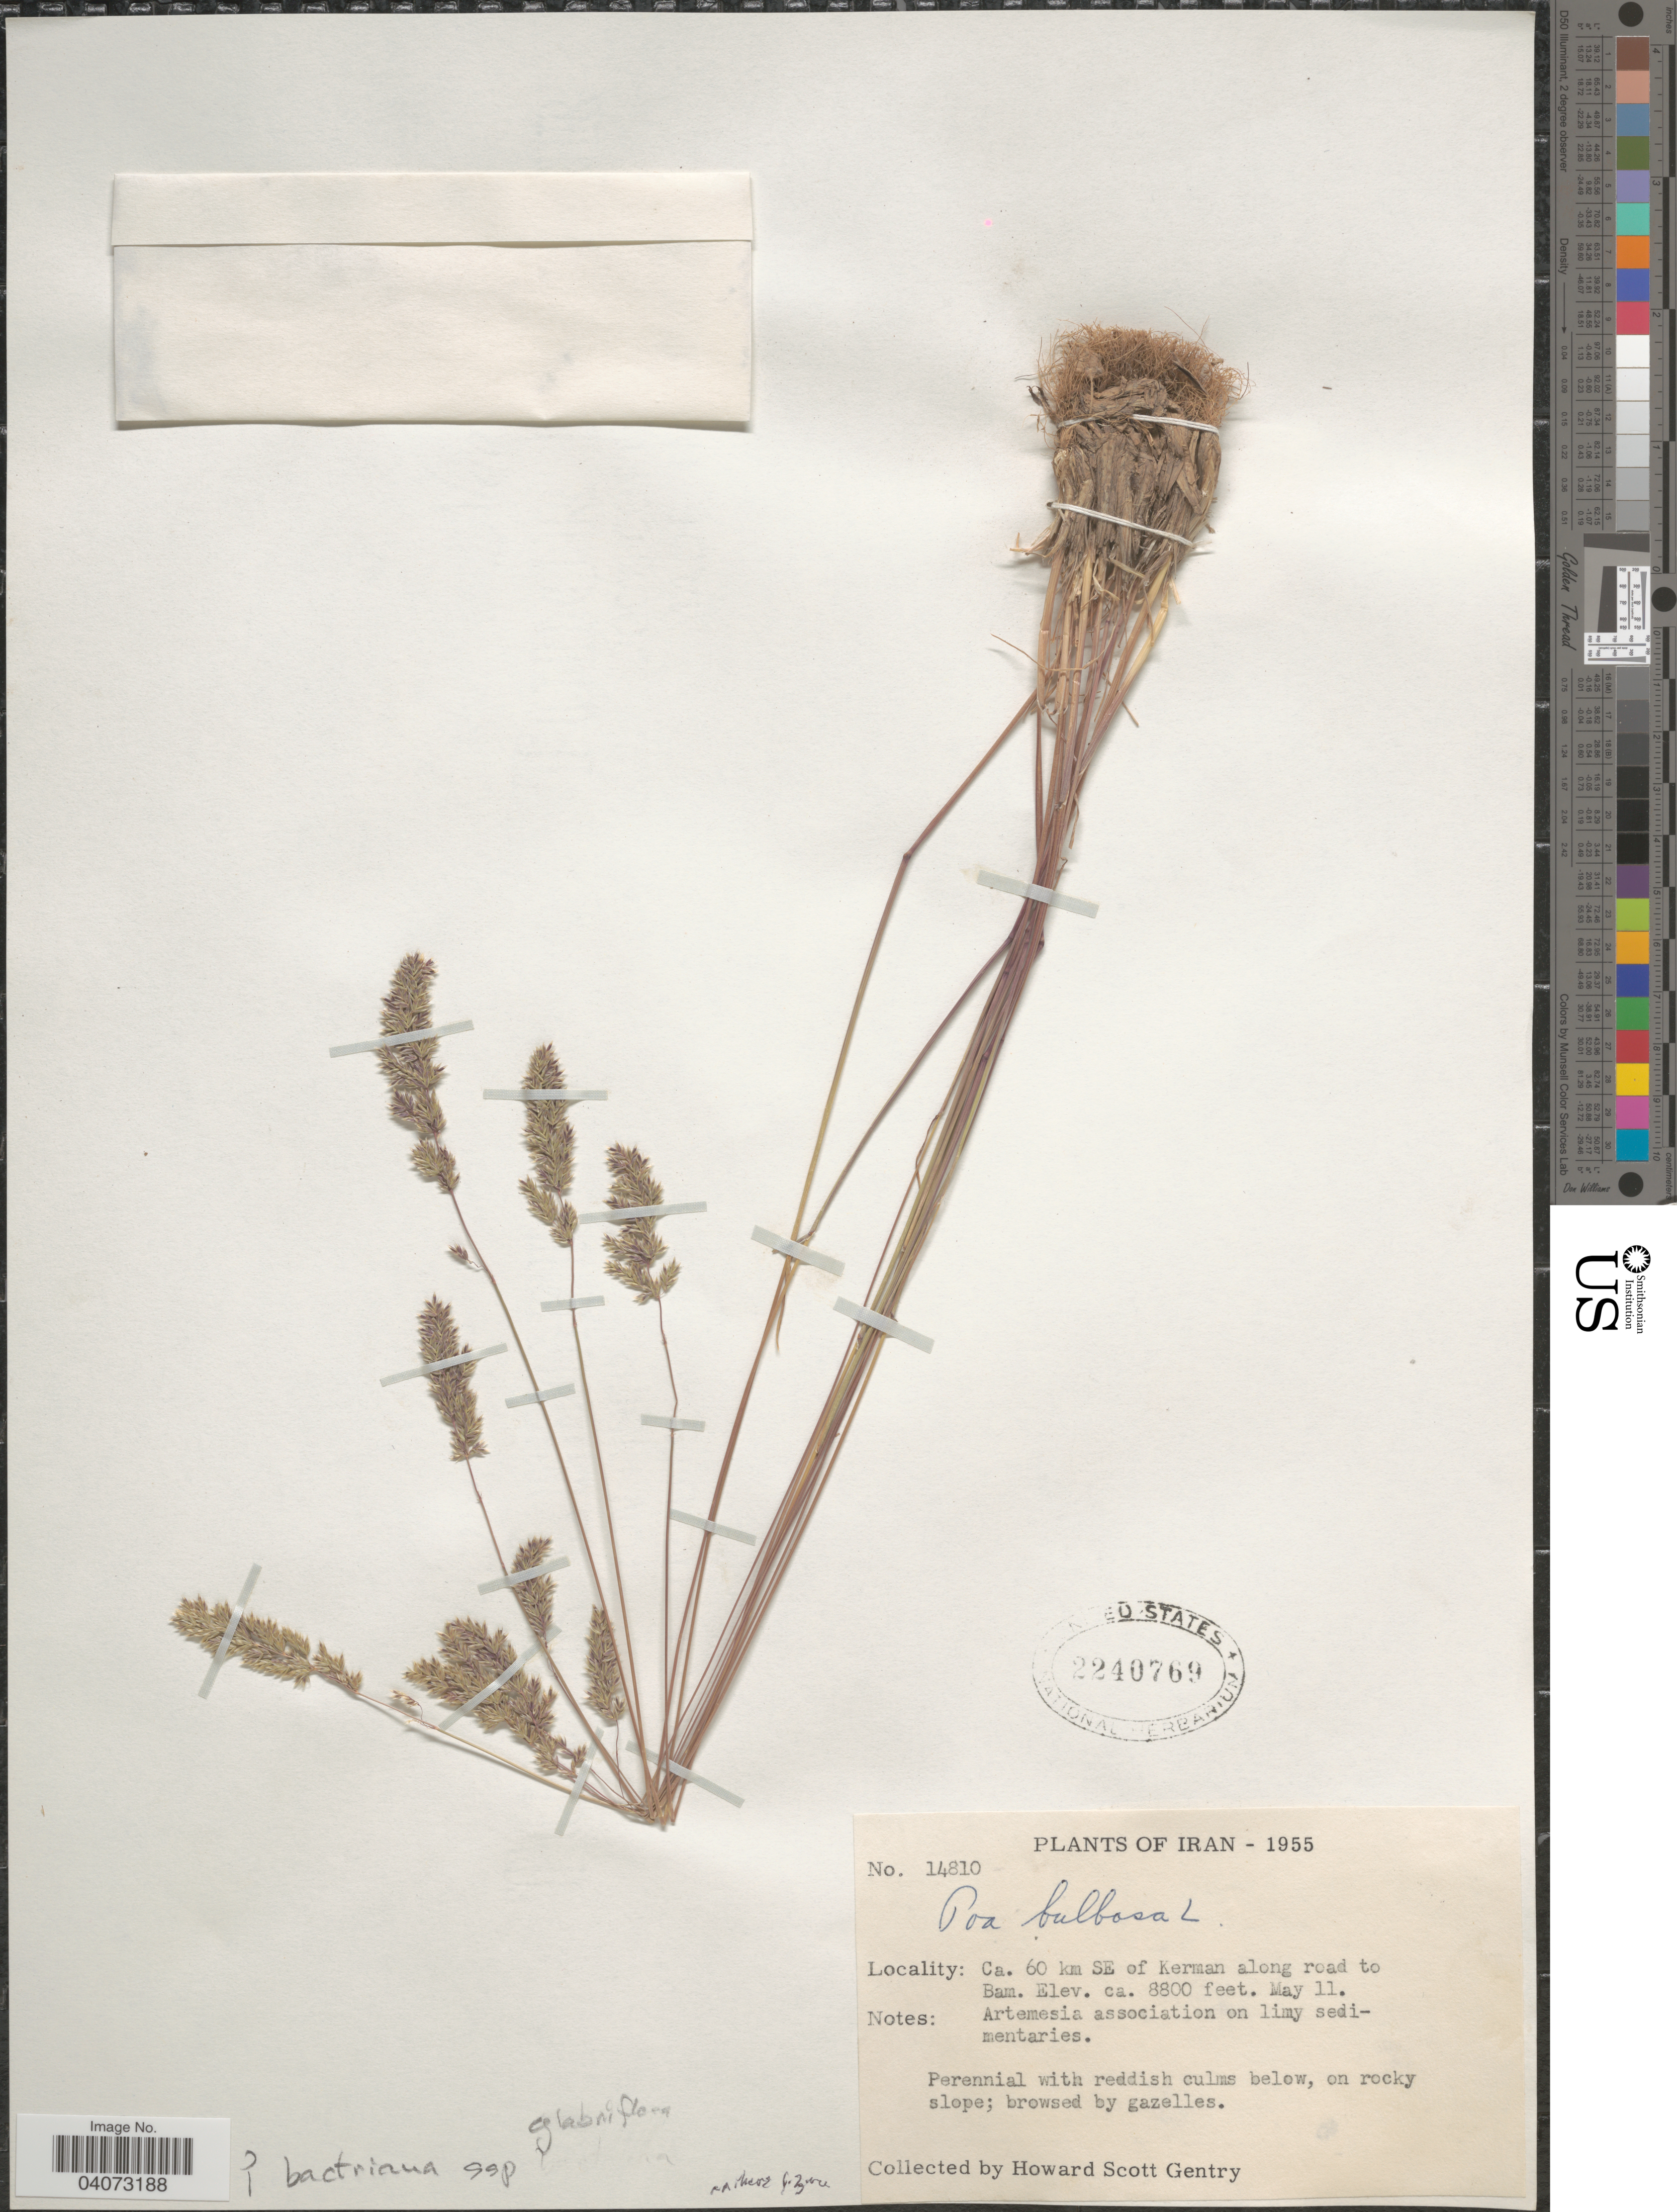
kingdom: Plantae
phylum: Tracheophyta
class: Liliopsida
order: Poales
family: Poaceae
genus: Poa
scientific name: Poa bactriana subsp. glabriflora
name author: (Roshev.) Tzvelev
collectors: H. S. Gentry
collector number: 14810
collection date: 1955-05-11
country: Iran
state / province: Kerman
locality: Ca. 60 km SE of Kerman along road to Bam.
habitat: Rocky slope, on limy sedimentaries, Artemesia association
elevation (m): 2682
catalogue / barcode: US 2240769